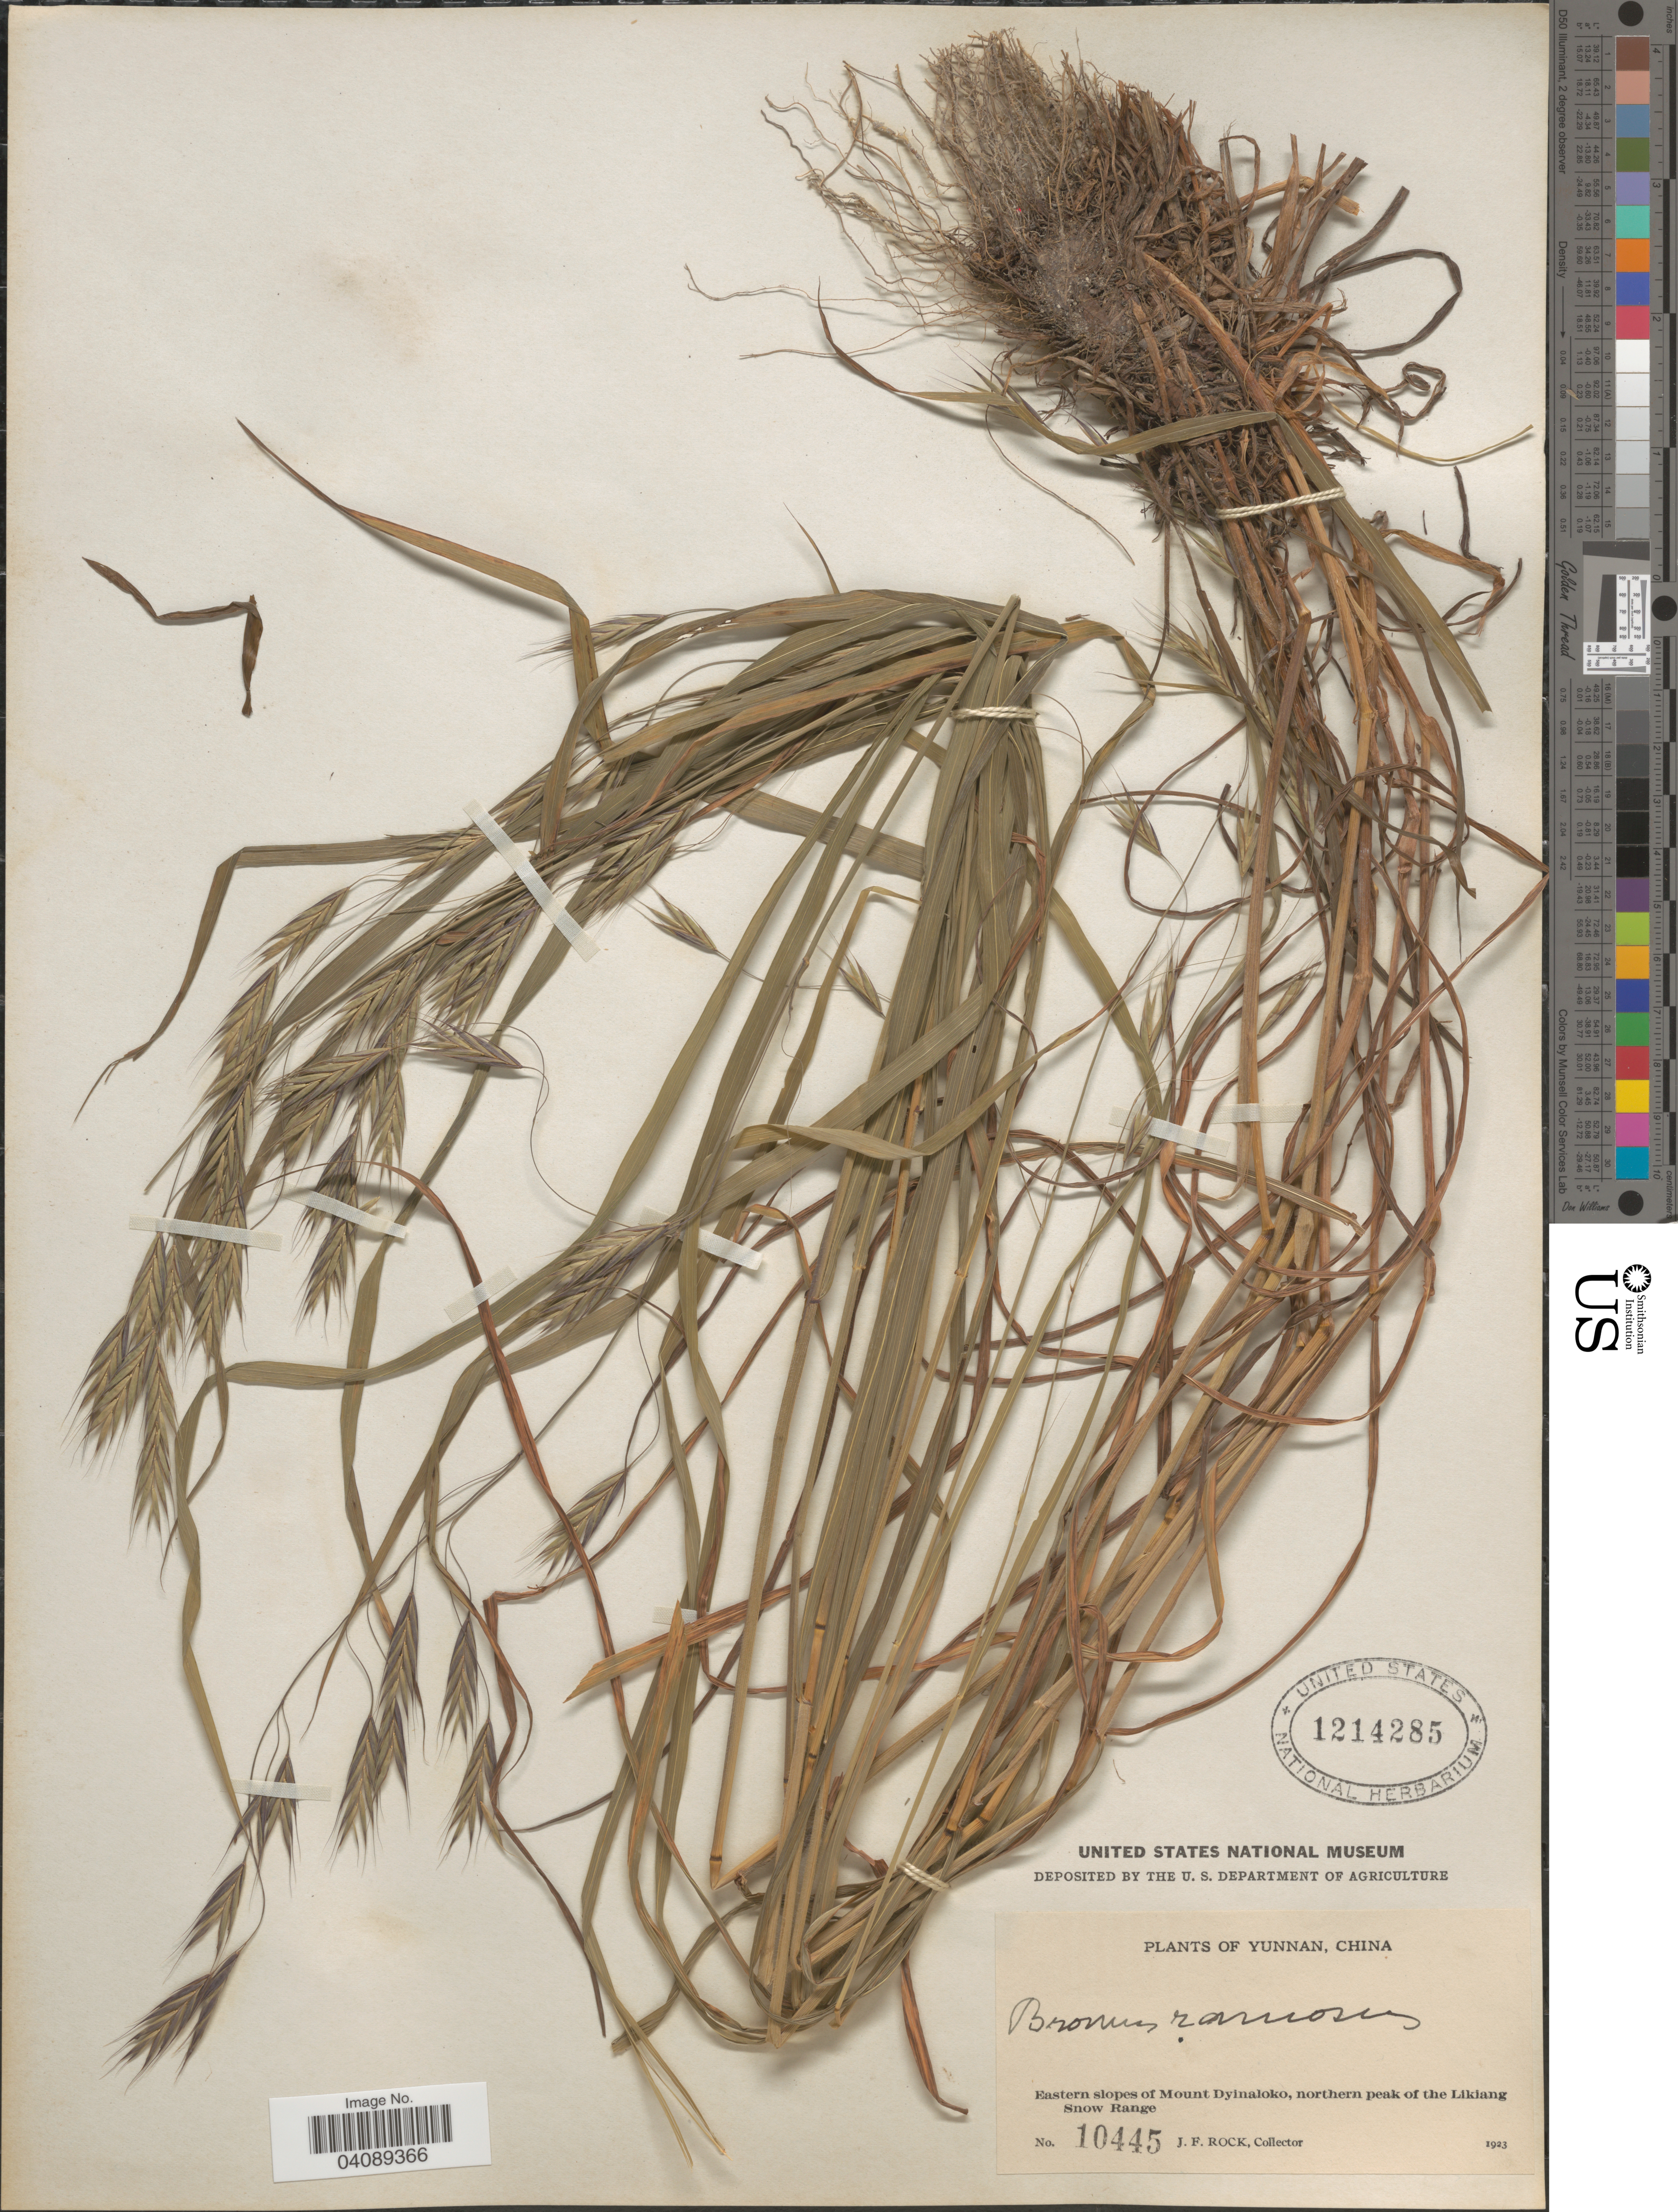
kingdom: Plantae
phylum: Tracheophyta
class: Liliopsida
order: Poales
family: Poaceae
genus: Bromus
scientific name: Bromus sp.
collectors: J. Rock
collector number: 10445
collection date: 1923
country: China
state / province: Yunnan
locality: Eastern slopes of Mount Dyinaloko, northern peak of the Likiang Snow Range.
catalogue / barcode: US 1214285